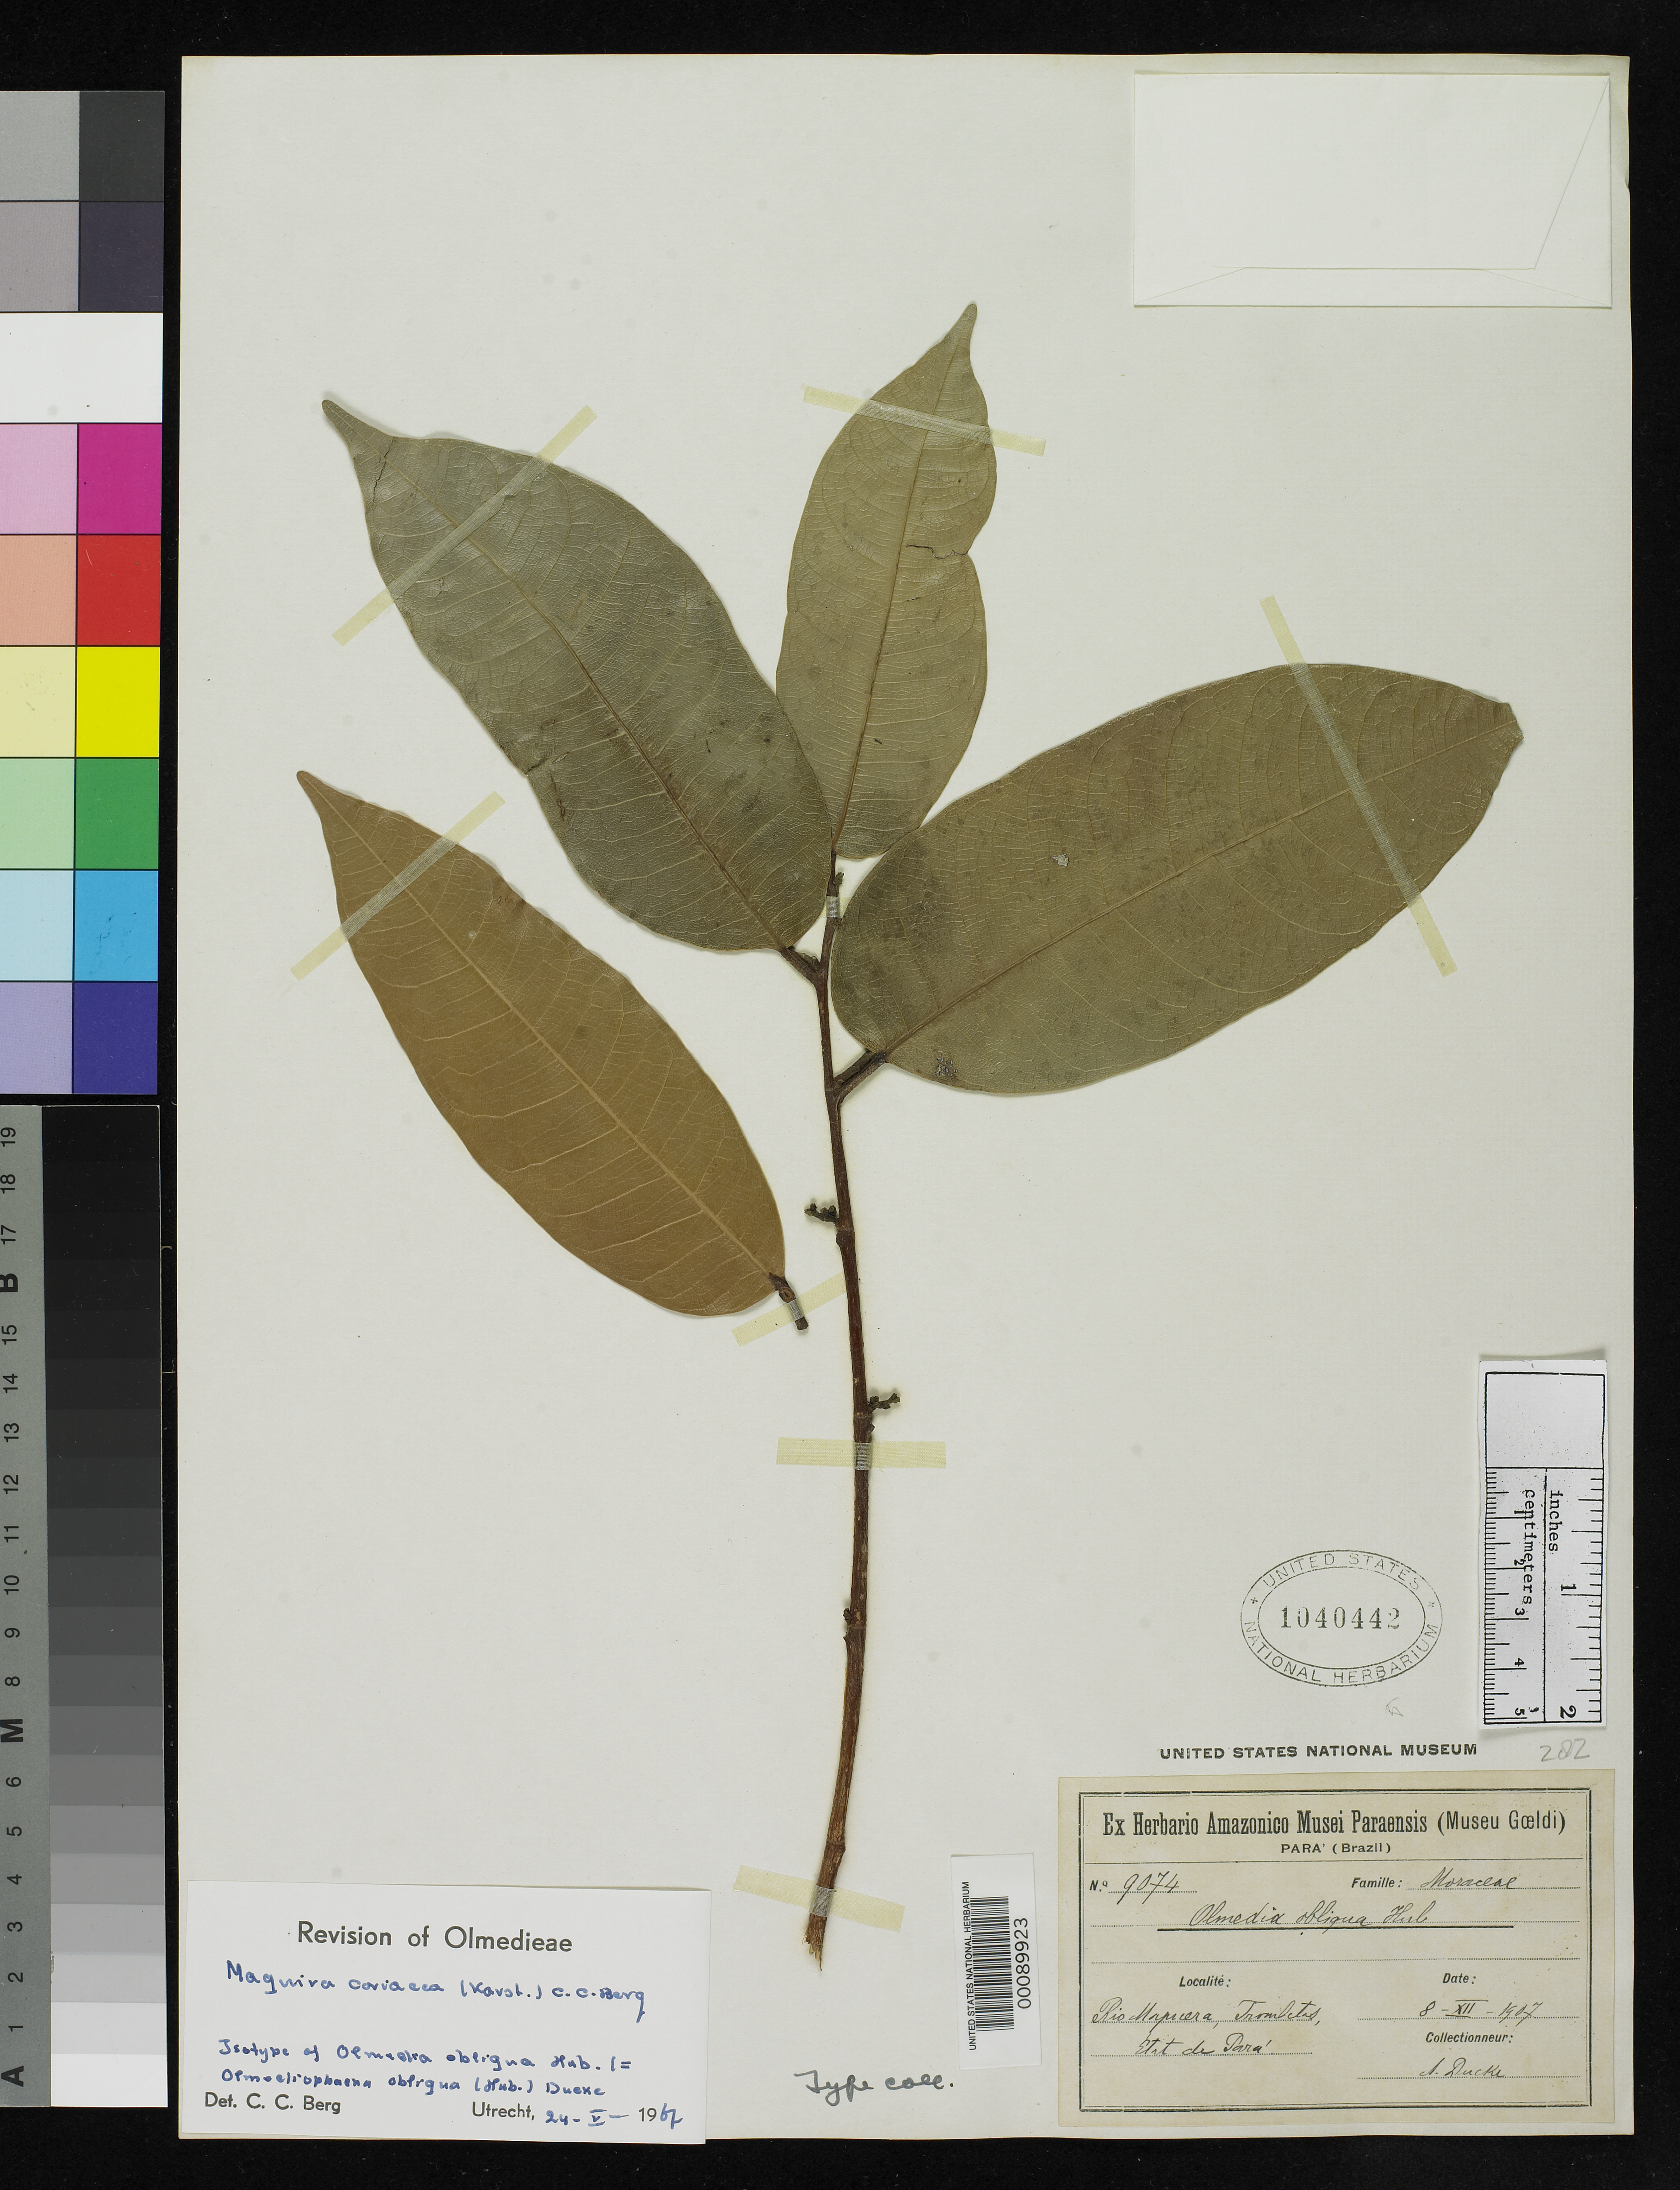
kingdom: Plantae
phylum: Tracheophyta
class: Magnoliopsida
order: Rosales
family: Moraceae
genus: Olmedia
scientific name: Olmedia obiqua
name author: Huber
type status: Isotype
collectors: A. Ducke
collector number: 9074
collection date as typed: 08 Dec 1907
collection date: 1907-12-08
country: Brazil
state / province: Pará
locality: Rio Mapuera.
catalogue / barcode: US 1040442